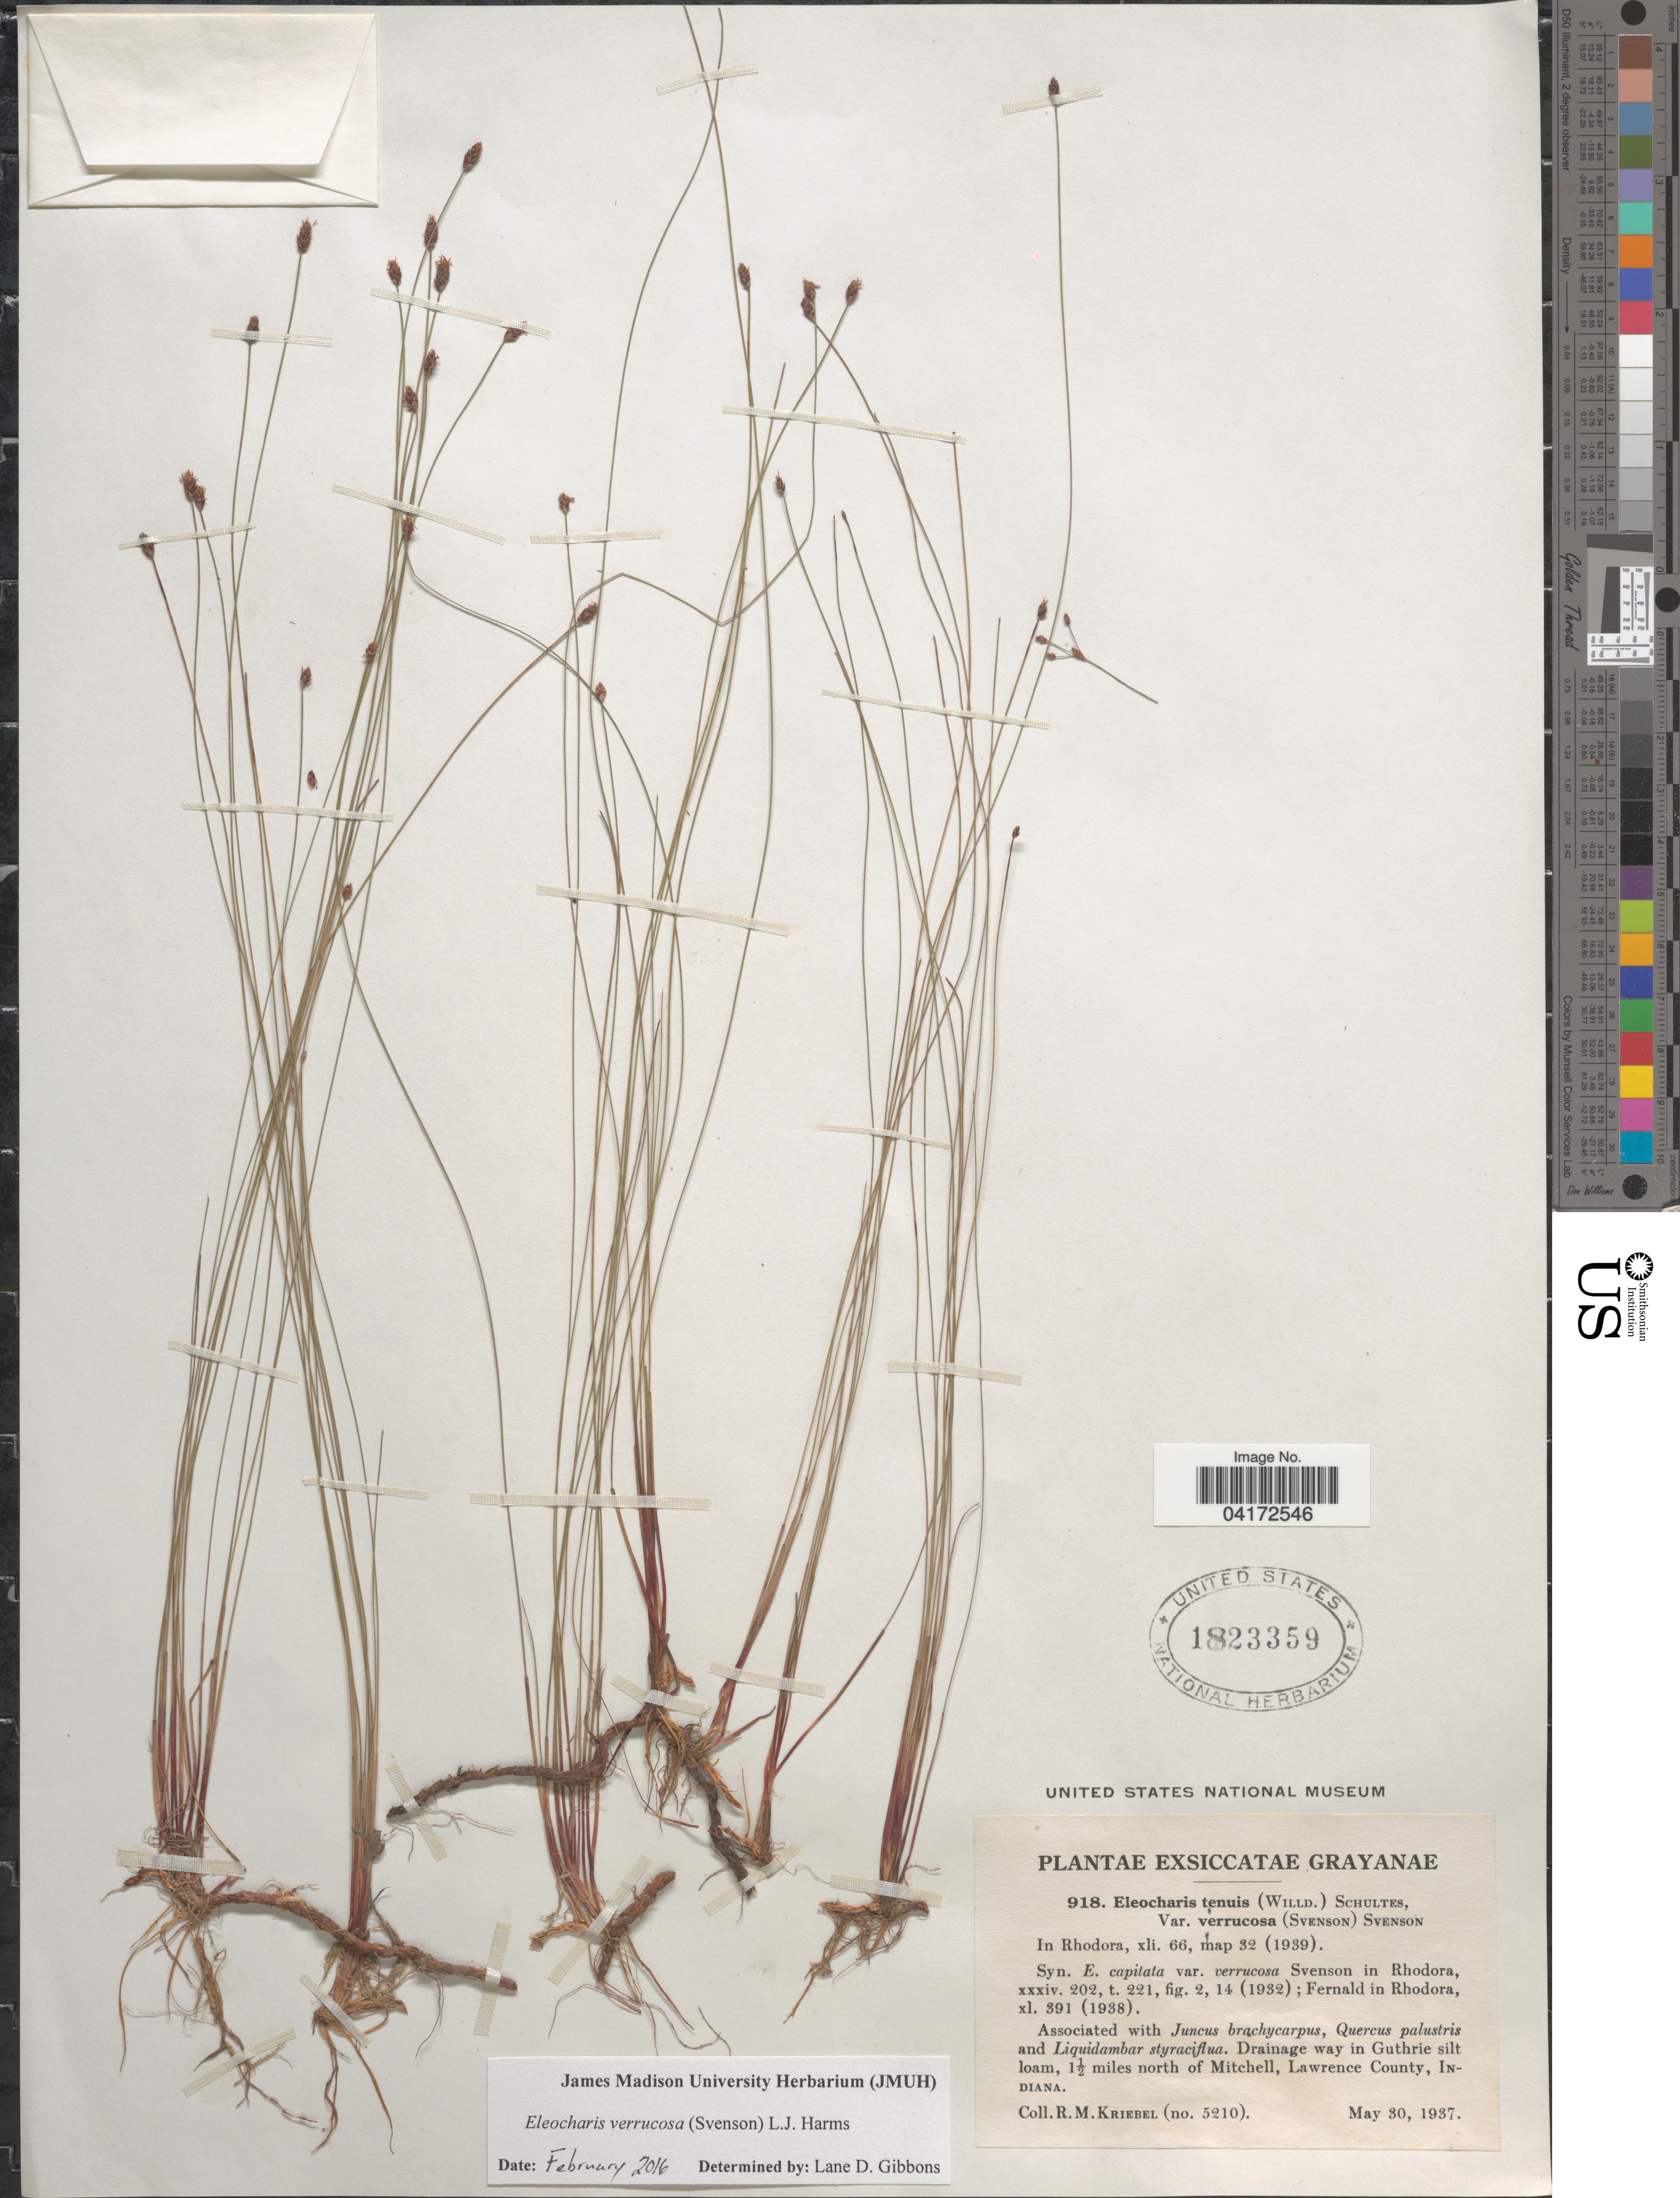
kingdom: Plantae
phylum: Tracheophyta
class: Liliopsida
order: Poales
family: Cyperaceae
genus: Eleocharis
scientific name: Eleocharis verrucosa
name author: (Svenson) L. J. Harms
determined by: Gibbons, Lane D.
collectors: R. M. Kriebel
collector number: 5210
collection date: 1937-05-30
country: United States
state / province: Indiana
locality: Drainage way in Guthrie silt loam, 1½ miles north of Mitchell, Lawrence County.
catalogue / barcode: US 1823359